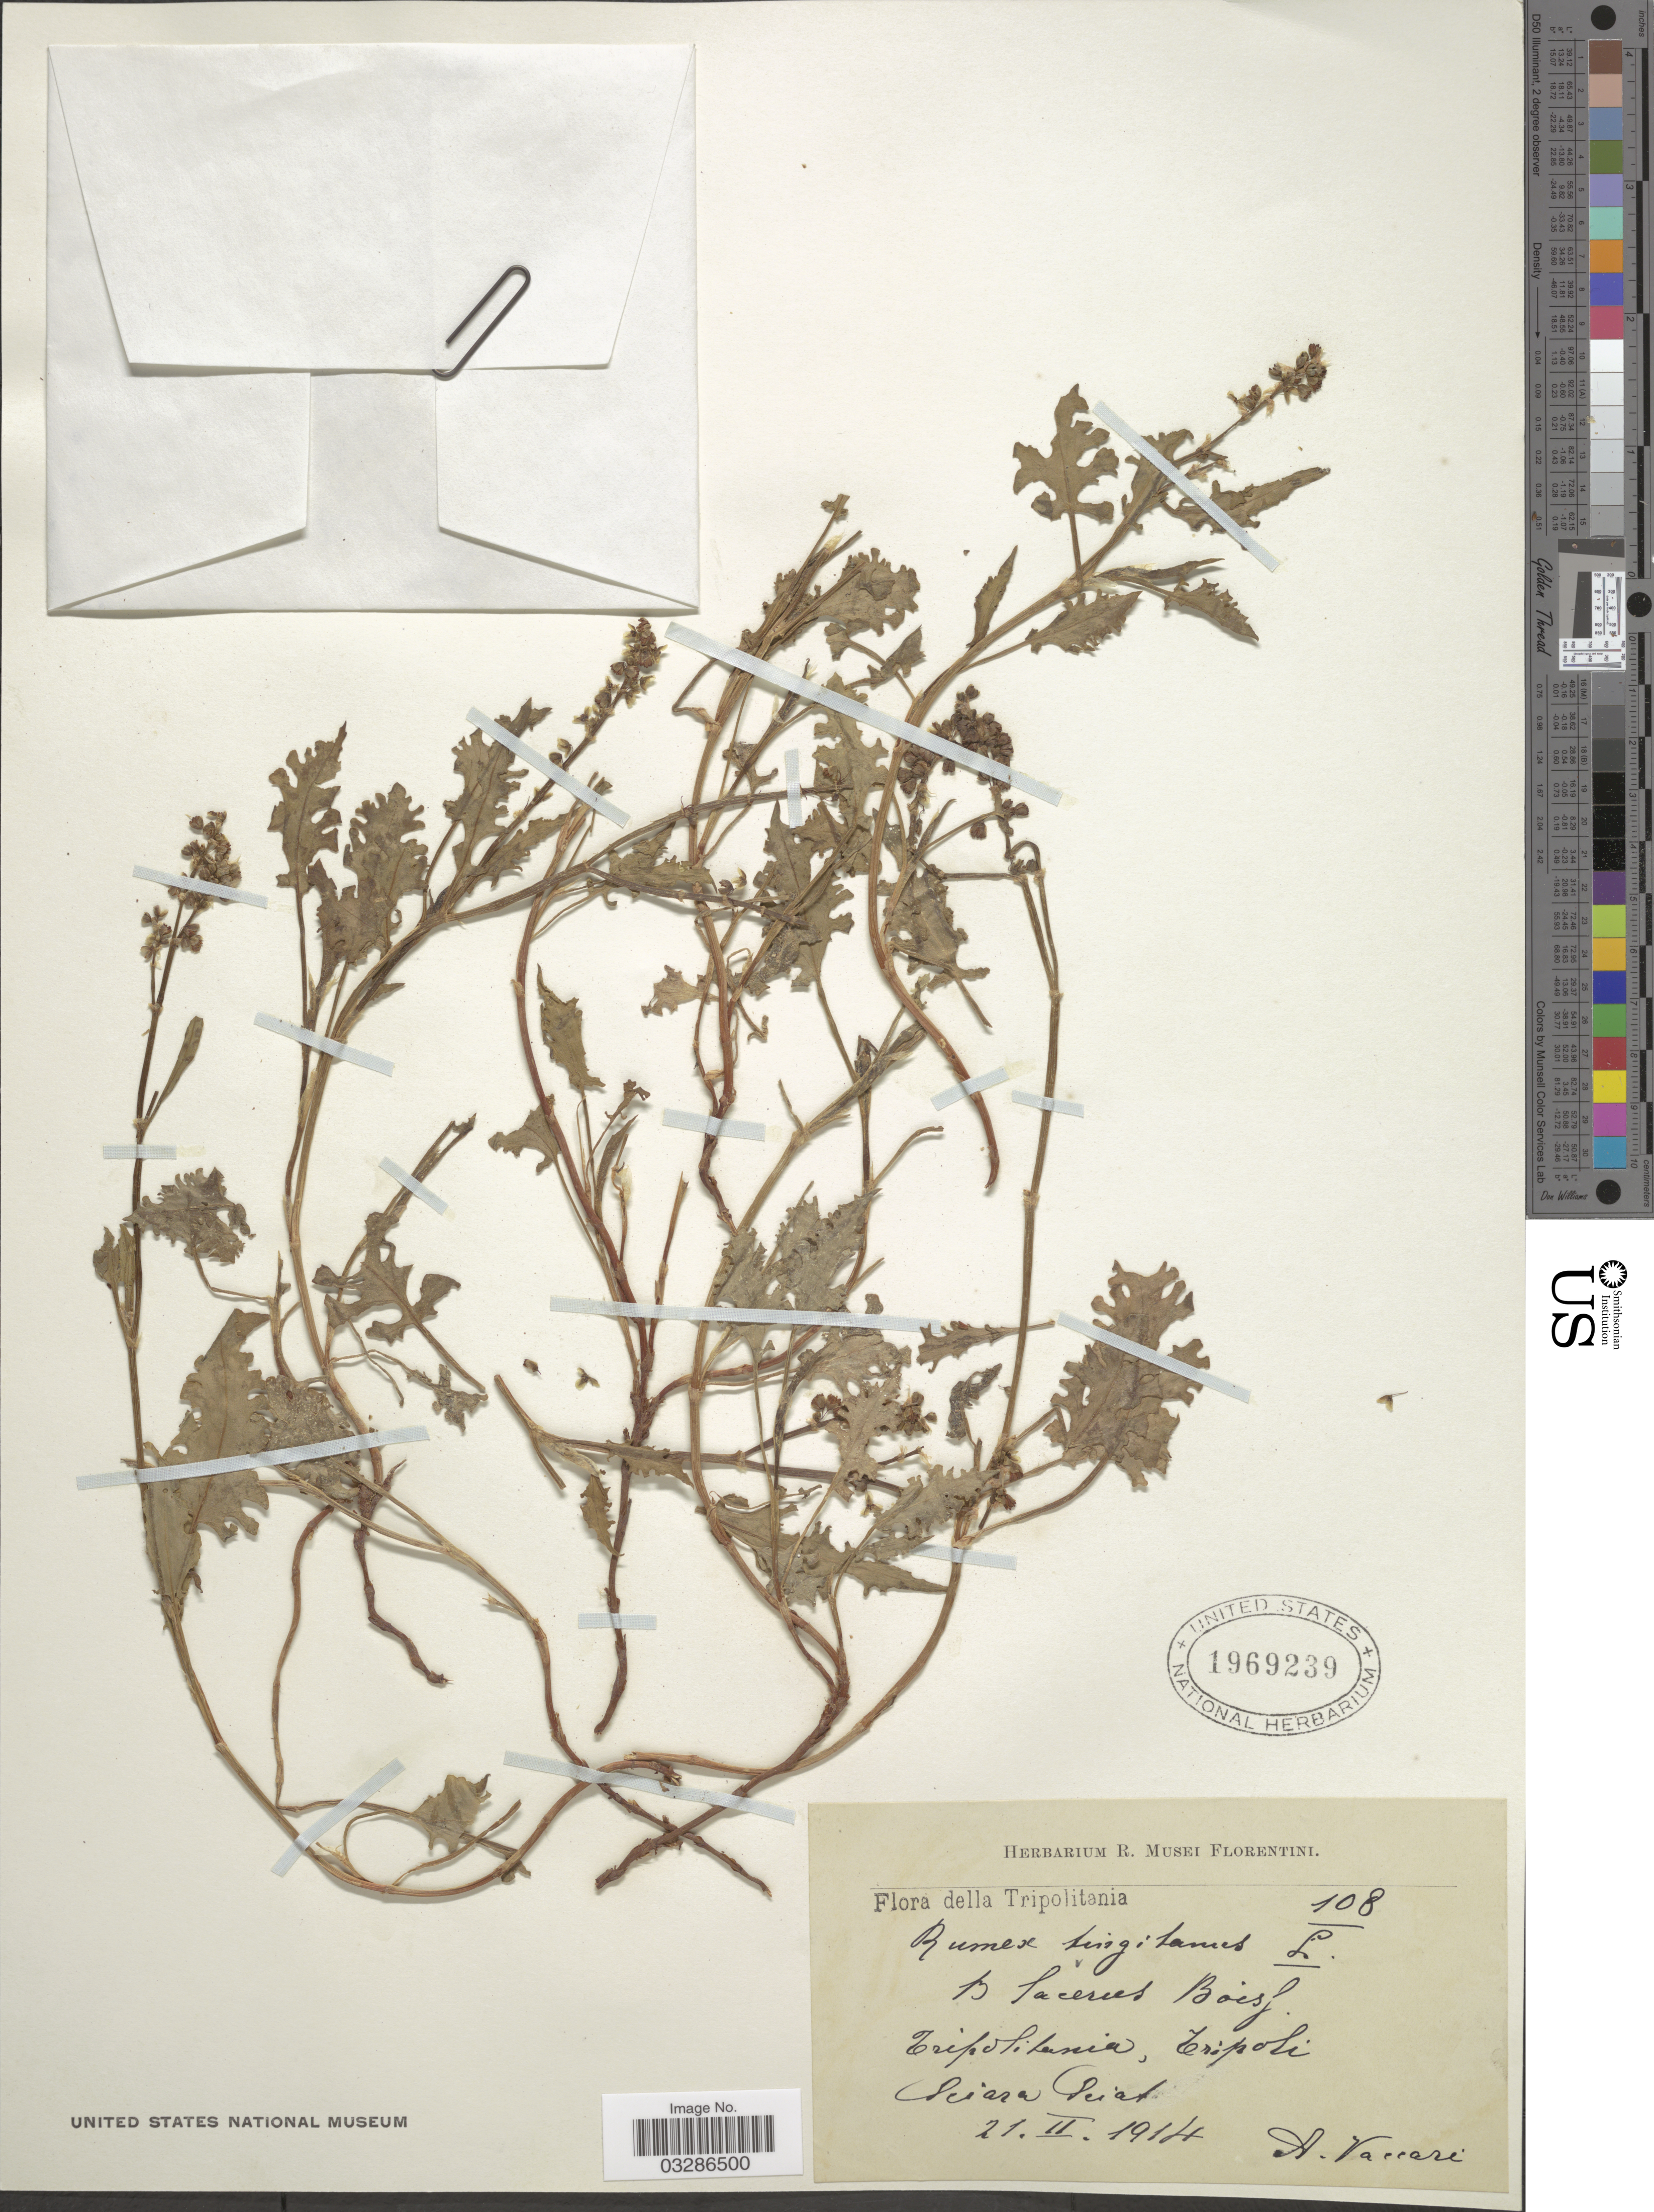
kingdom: Plantae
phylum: Tracheophyta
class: Magnoliopsida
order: Caryophyllales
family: Polygonaceae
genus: Rumex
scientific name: Rumex tingitanus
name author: L.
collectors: A. Vaccari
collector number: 108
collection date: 1914-02-21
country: Libya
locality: Tripolitania, Tripoli, Sciara Sciat.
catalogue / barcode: US 1969239